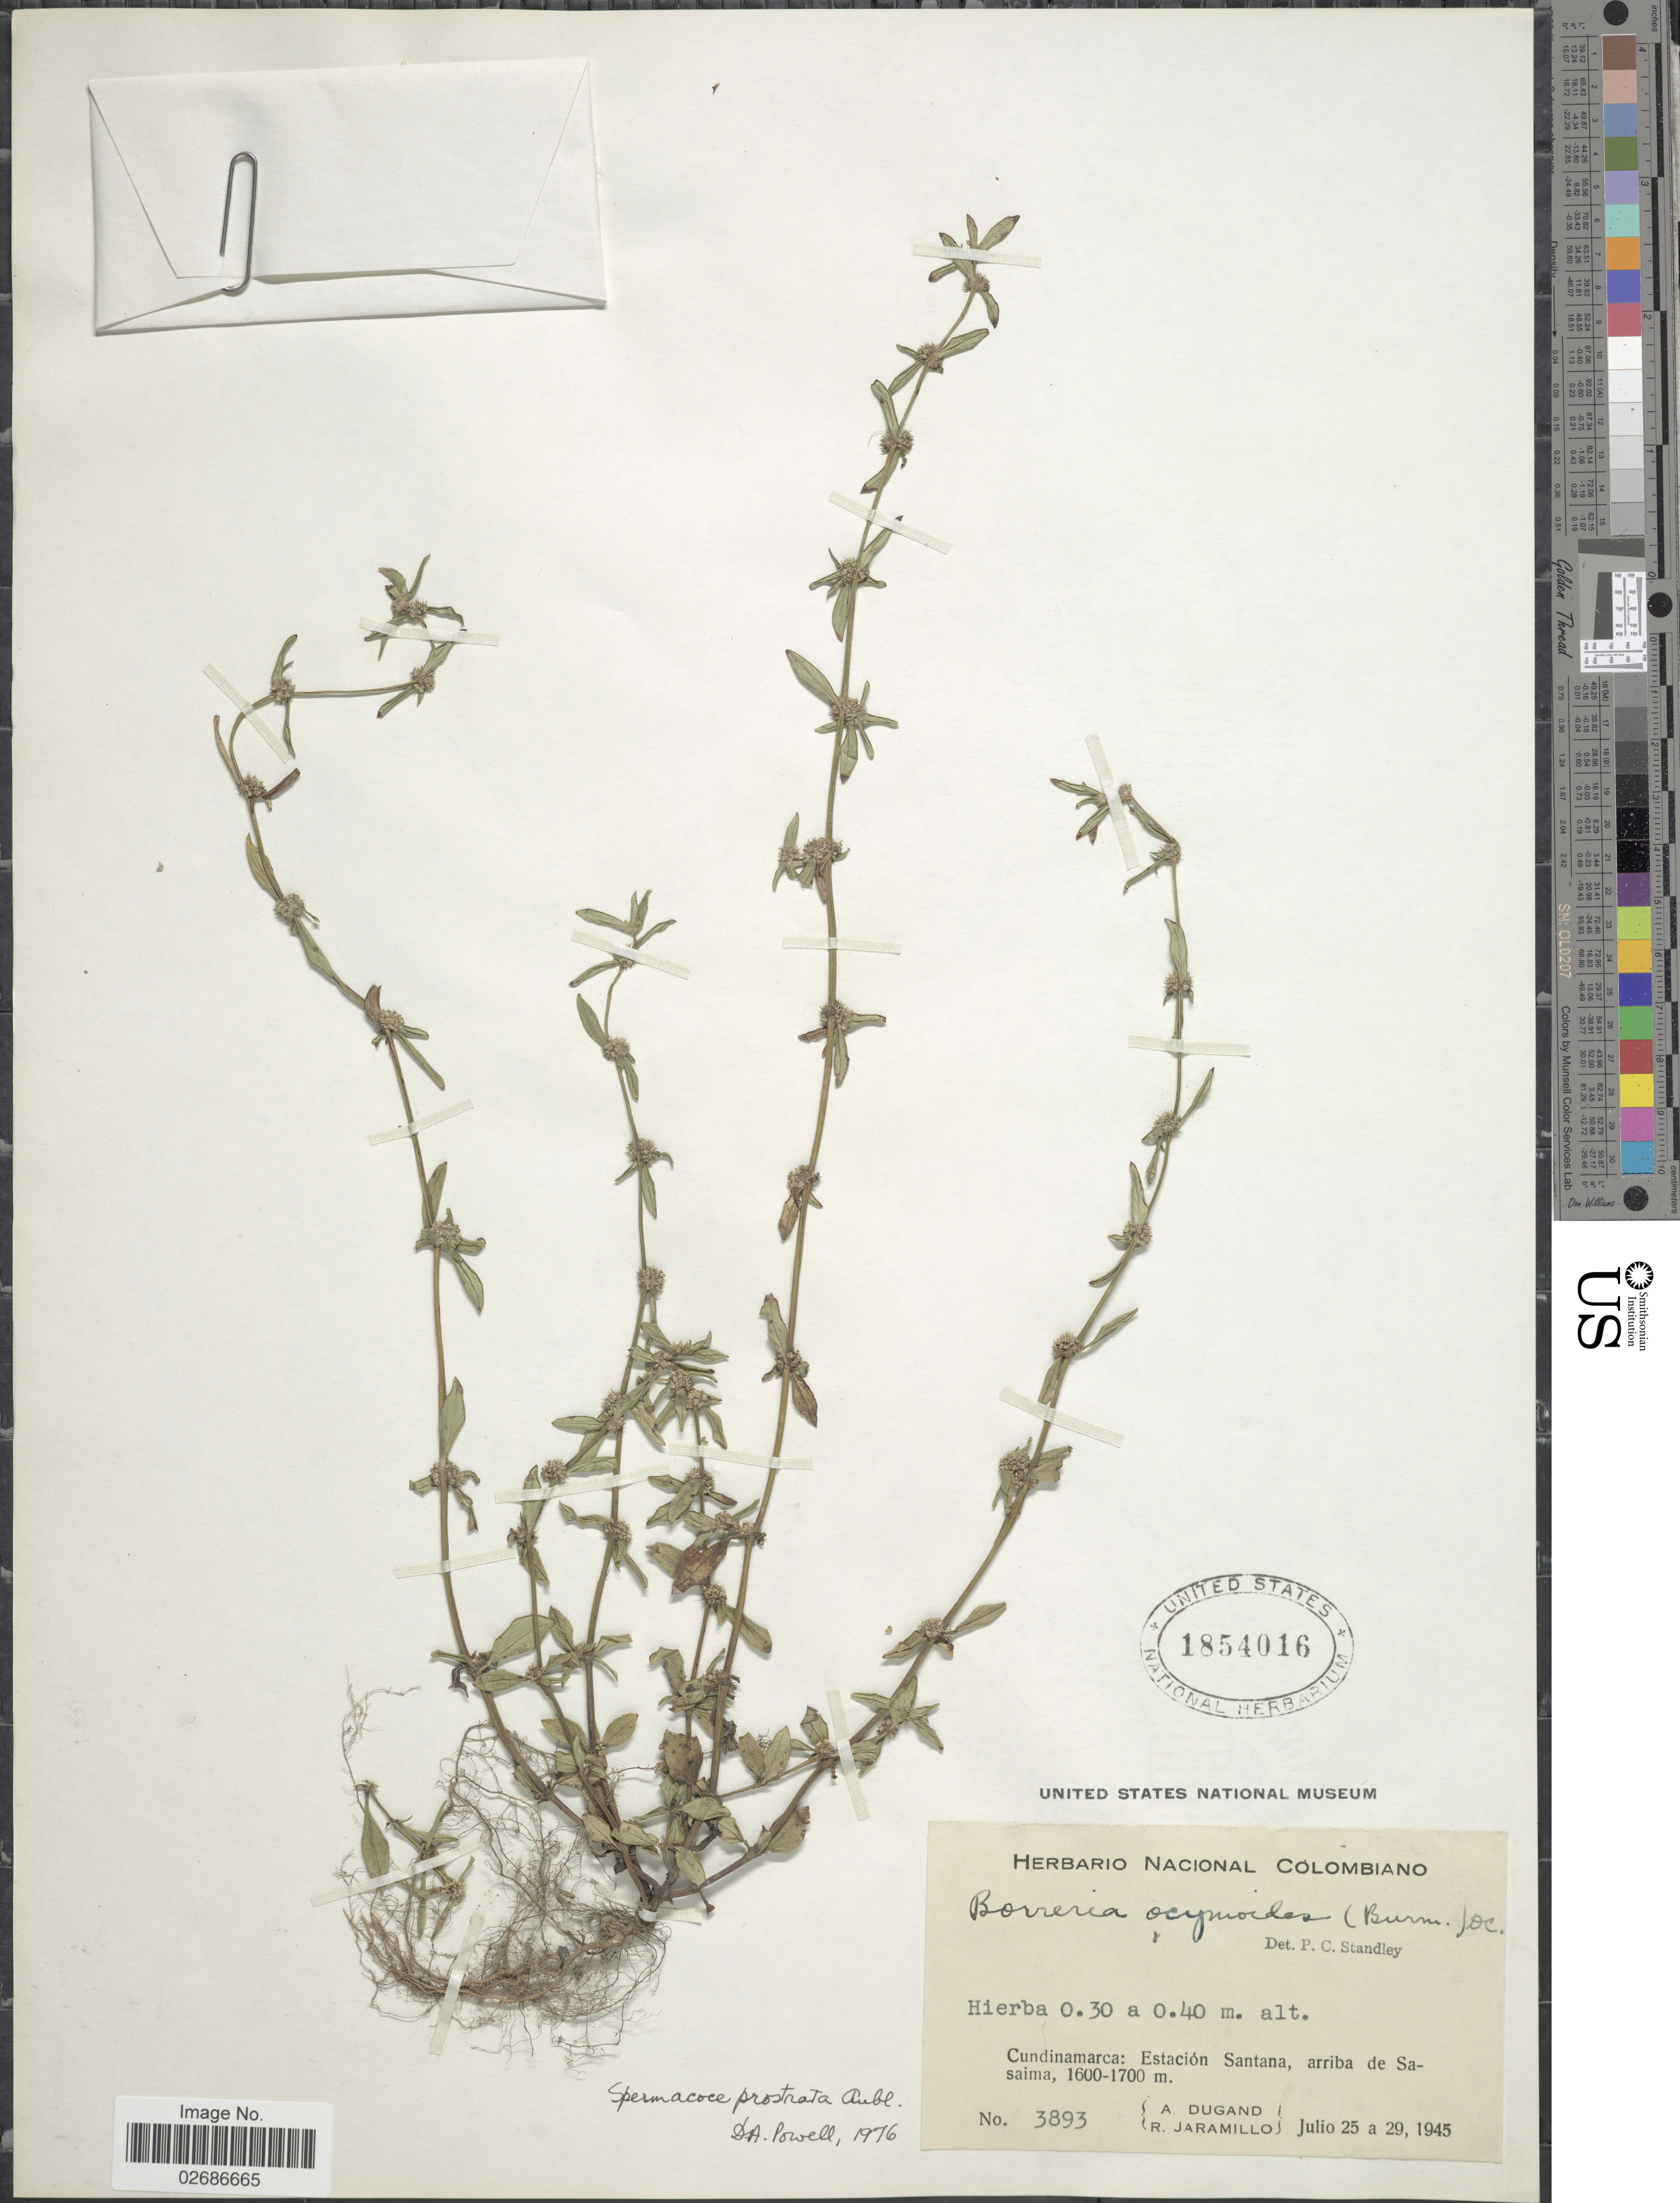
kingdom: Plantae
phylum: Tracheophyta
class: Magnoliopsida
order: Gentianales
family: Rubiaceae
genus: Borreria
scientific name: Borreria ocimoides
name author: (Burm. f.) DC.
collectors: A. Dugand & R. Jaramillo M.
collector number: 3893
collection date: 1945-07-25/1945-07-29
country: Colombia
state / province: Cundinamarca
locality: Estacion Santana, arriba de Sasaima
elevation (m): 1600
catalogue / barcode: US 1854016